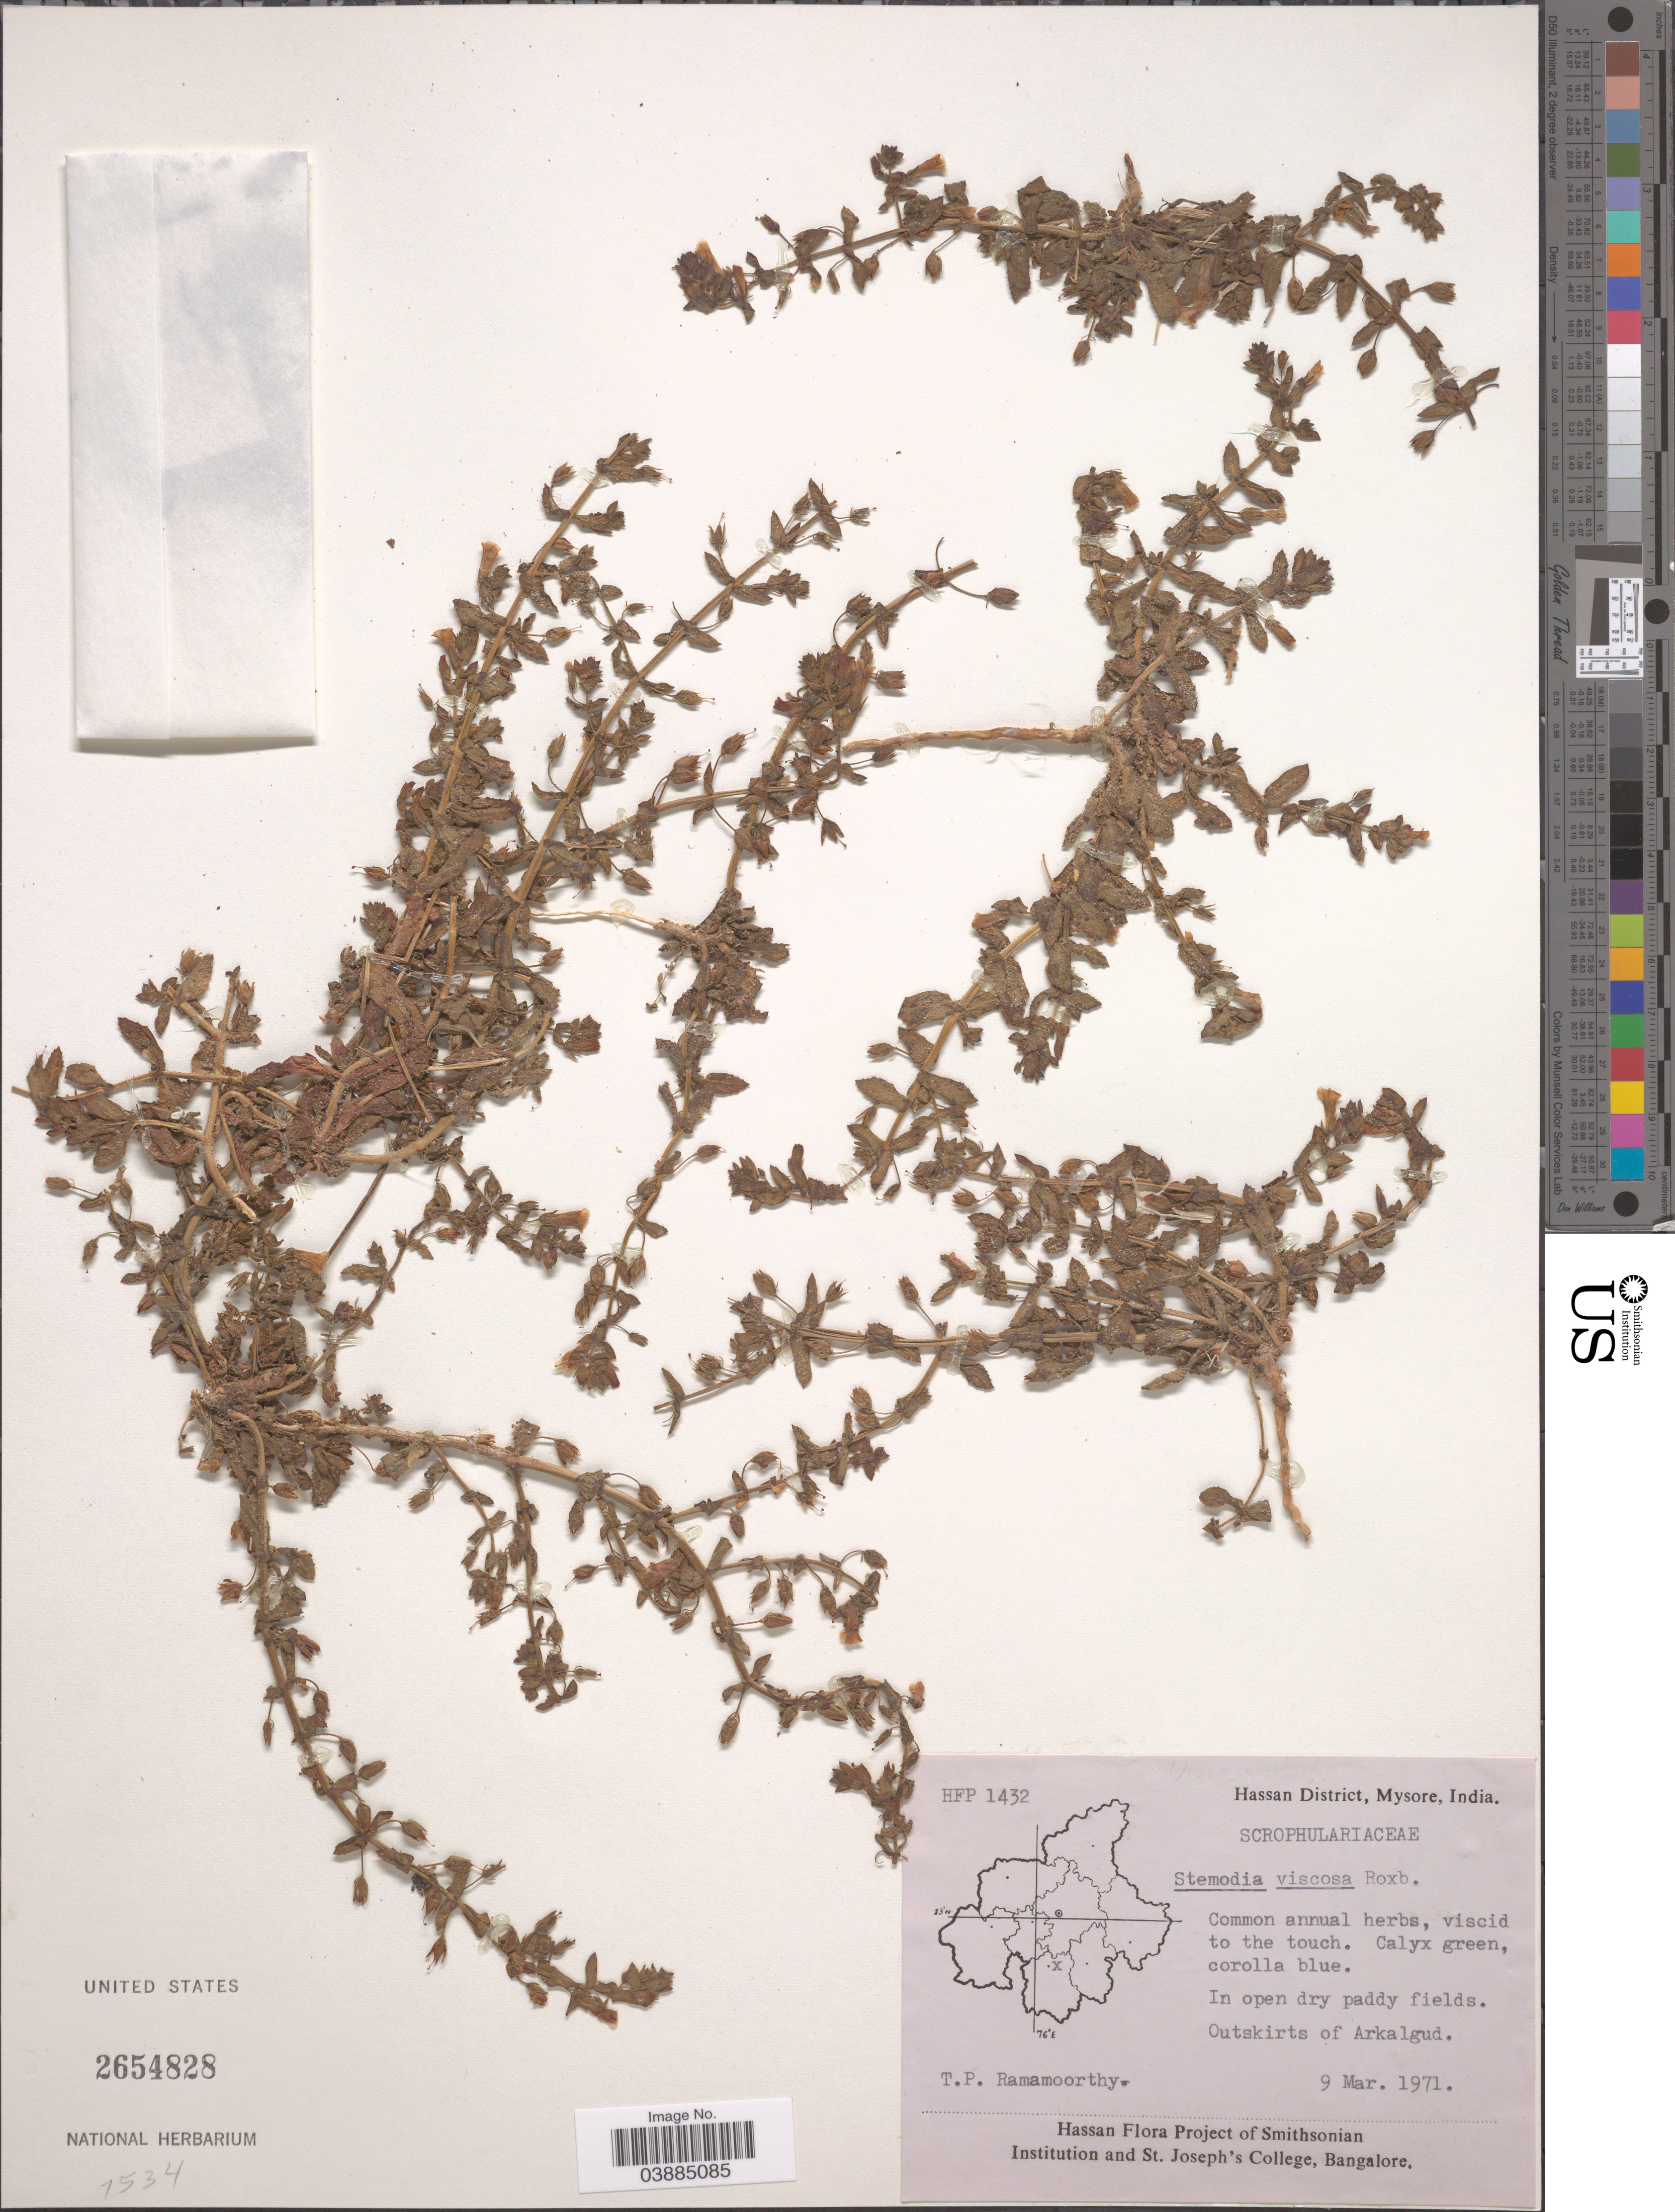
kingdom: Plantae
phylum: Tracheophyta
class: Magnoliopsida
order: Lamiales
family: Plantaginaceae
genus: Stemodia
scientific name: Stemodia viscosa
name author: Roxb.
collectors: T. P. Ramamoorthy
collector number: HFP 1432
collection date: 1971-03-09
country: India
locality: Hassan District, Mysore. Outskirts of Arkalgud.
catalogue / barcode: US 2654828